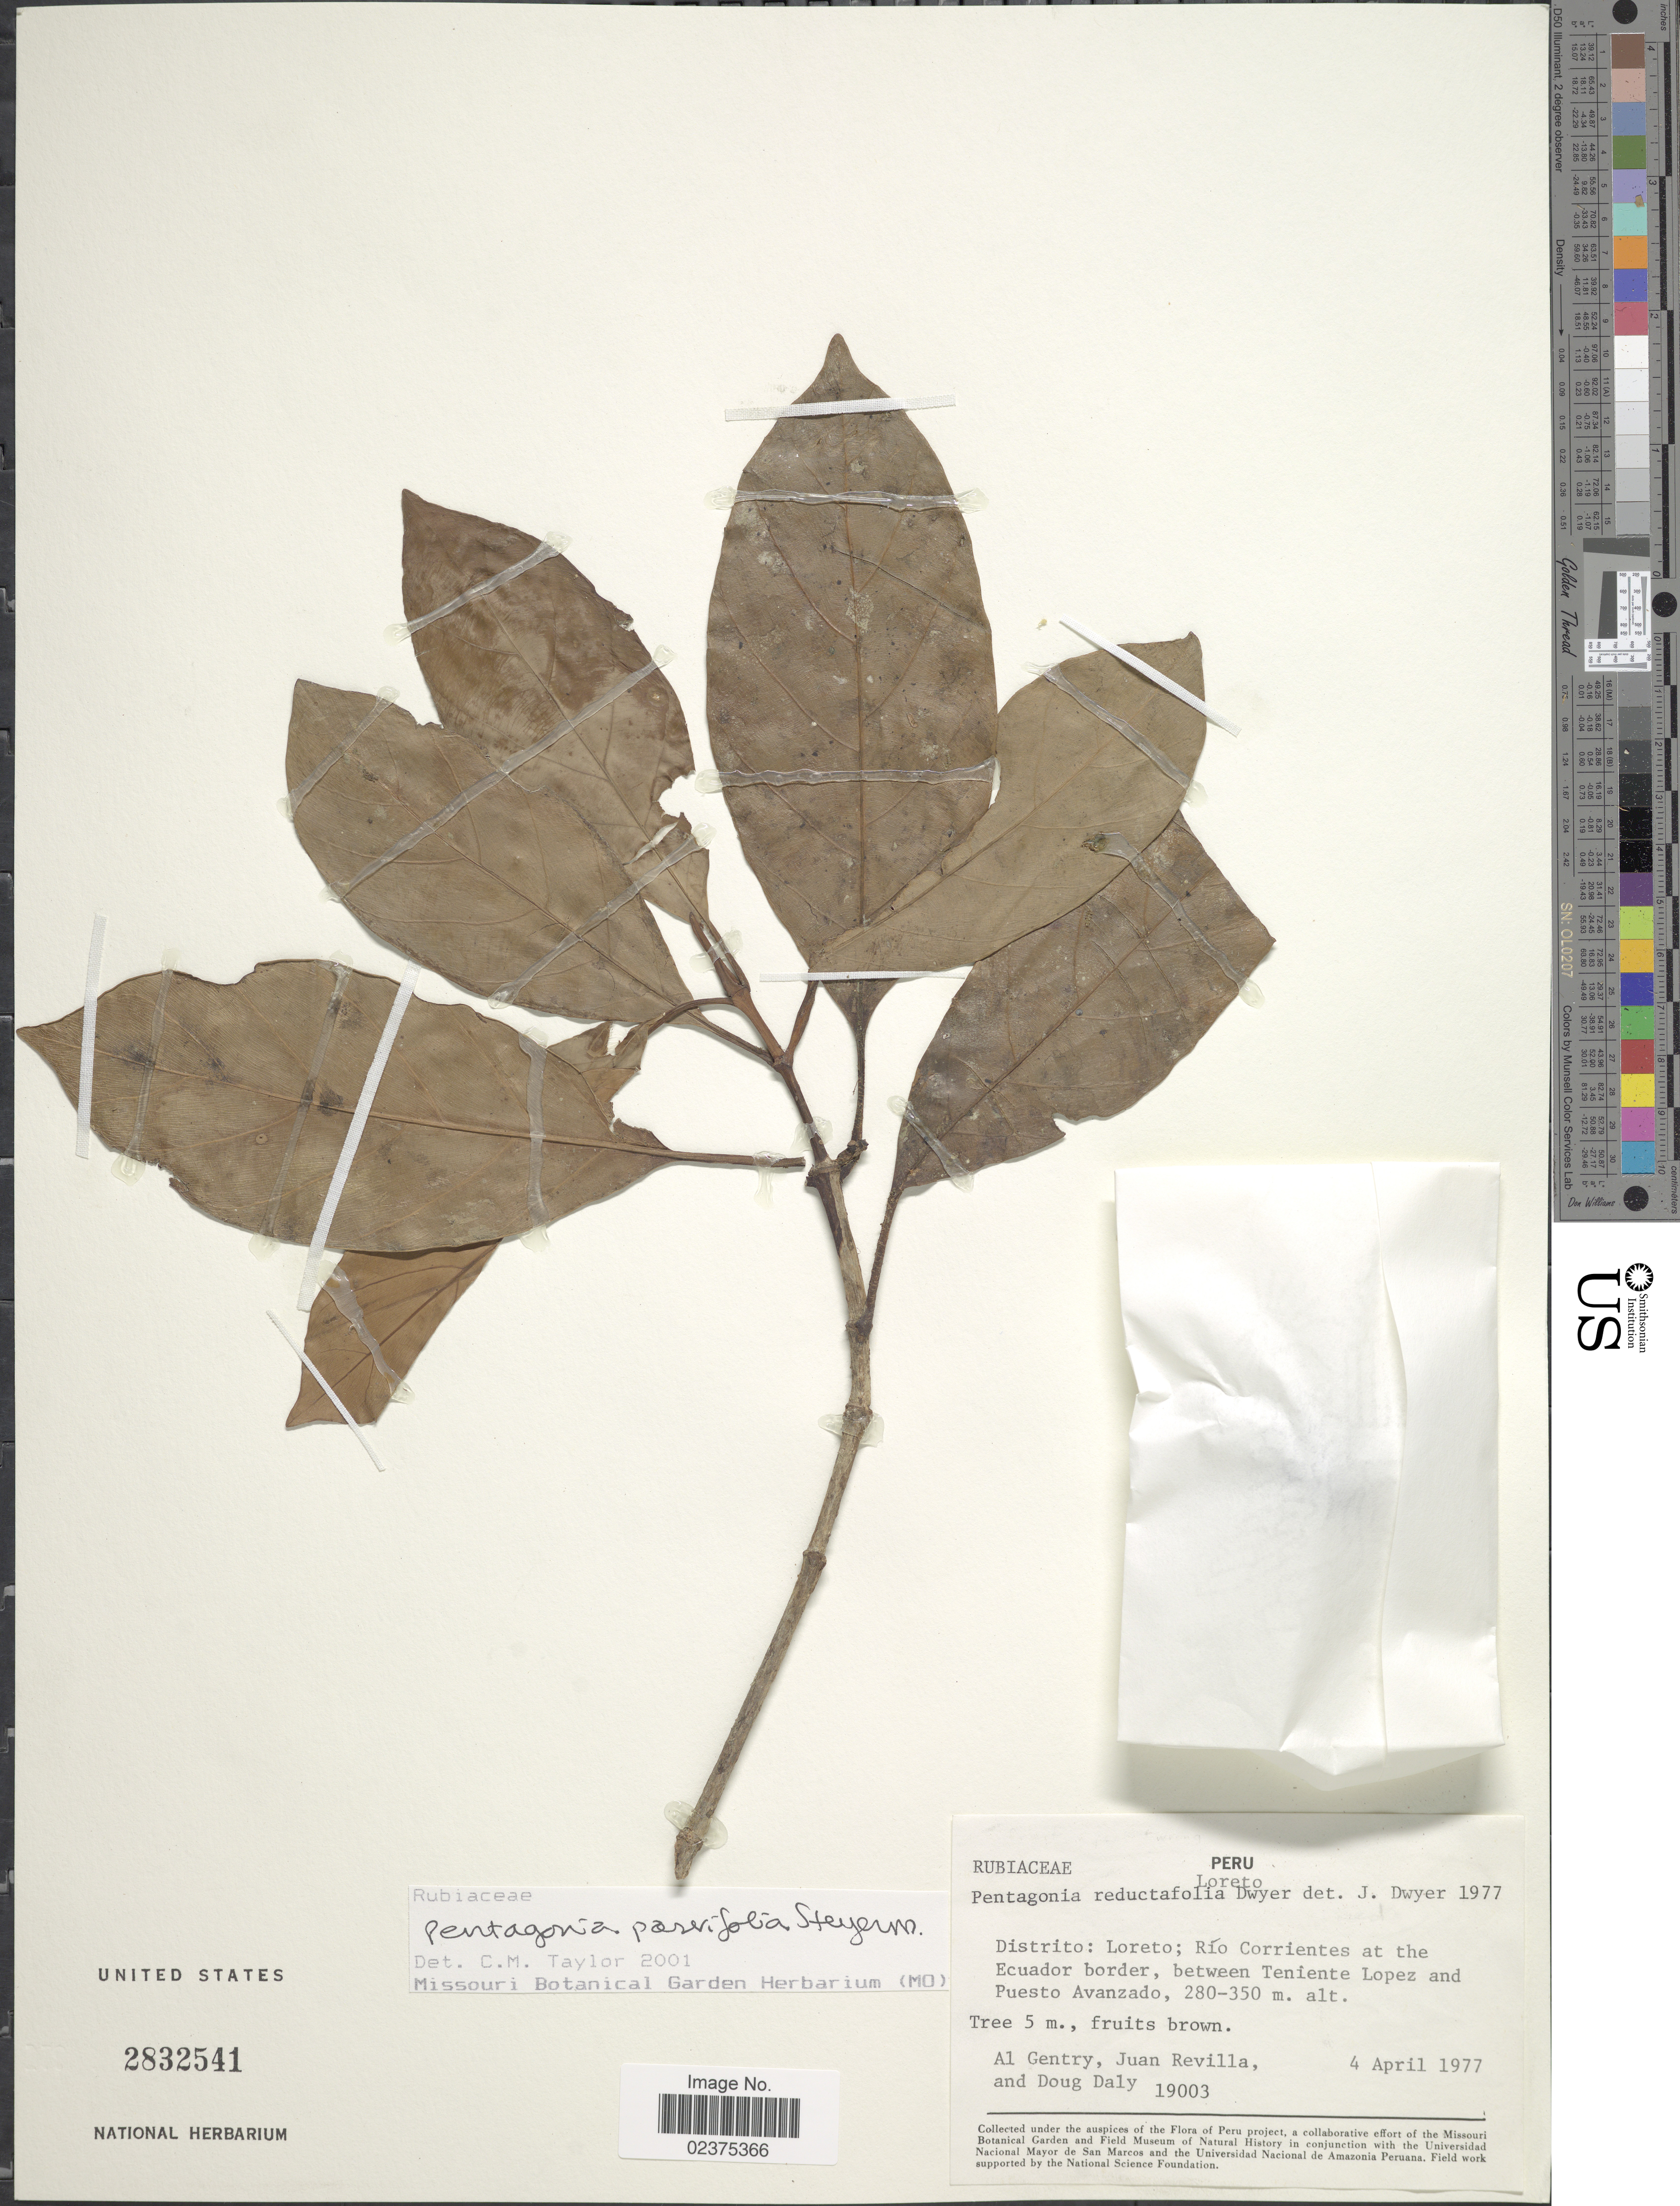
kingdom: Plantae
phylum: Tracheophyta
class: Magnoliopsida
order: Gentianales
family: Rubiaceae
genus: Pentagonia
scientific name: Pentagonia parvifolia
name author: Steyerm.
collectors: A. H. Gentry, J. Revilla & D. C. Daly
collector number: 19003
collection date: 1977-04-04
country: Peru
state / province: Loreto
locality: Distrito: Loreto: Rio Corrientes at the Ecuador border, between Teniente Lopez and Puesto Avanzado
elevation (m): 280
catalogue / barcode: US 2832541